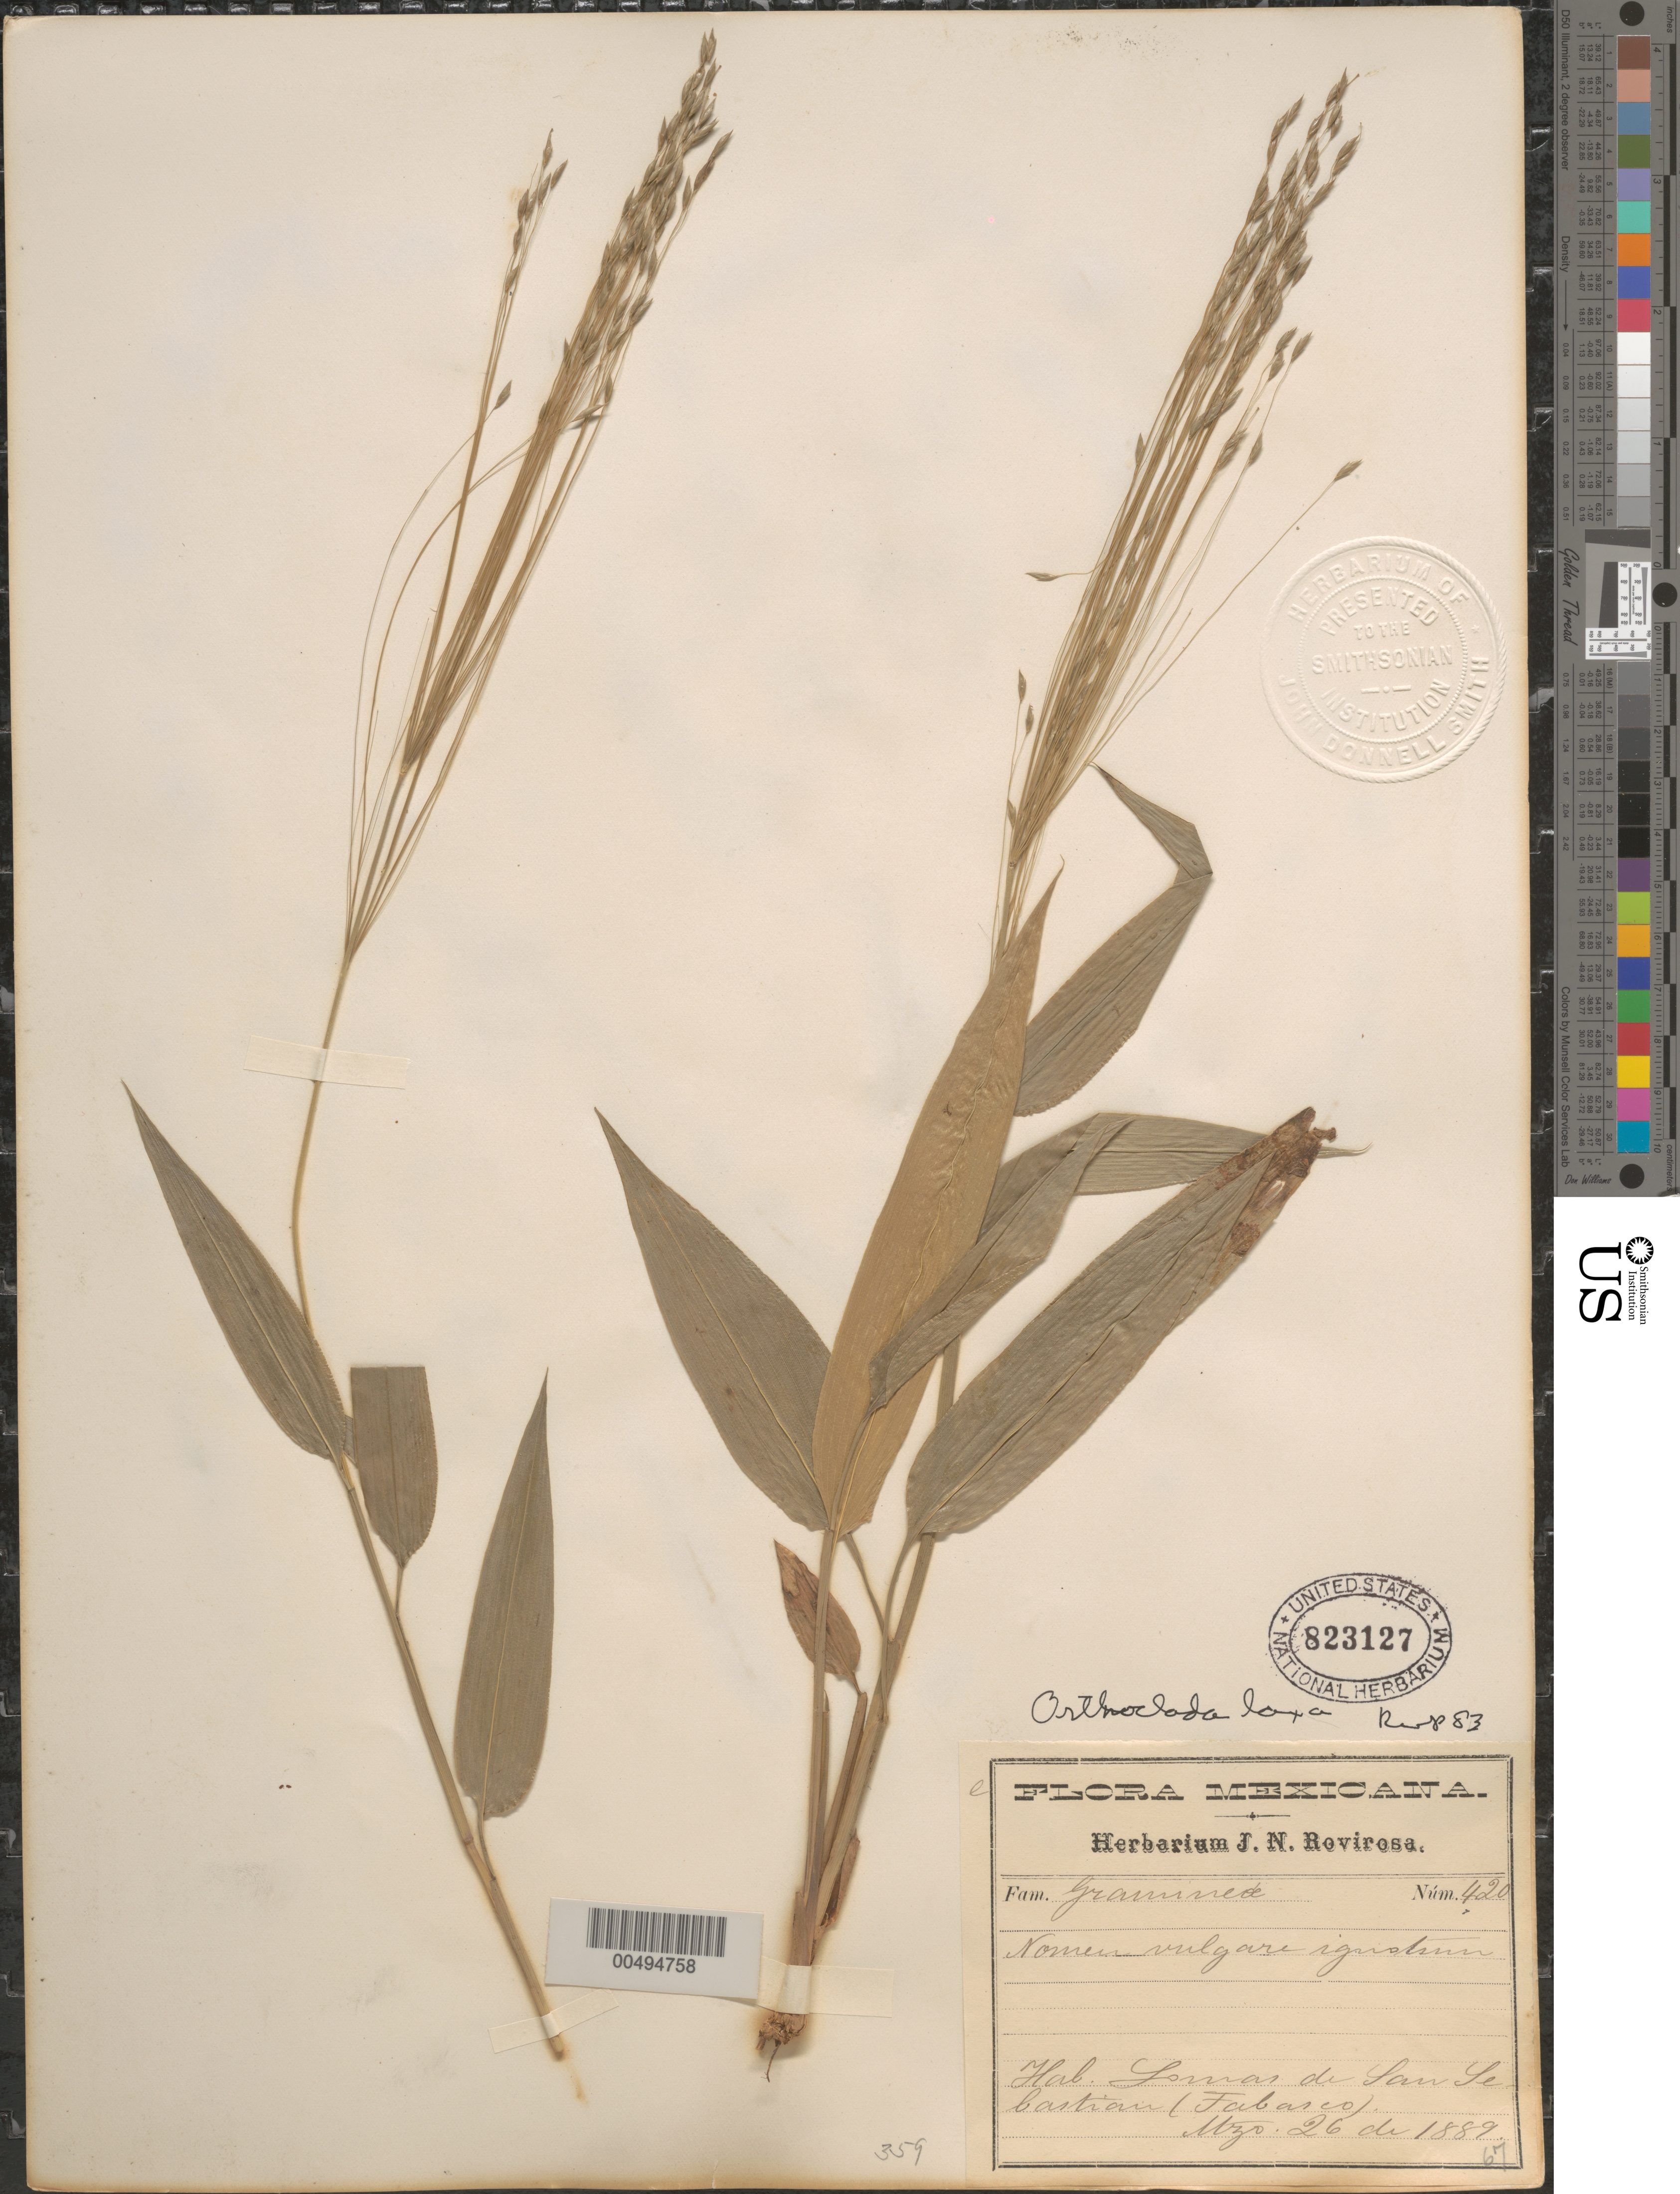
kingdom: Plantae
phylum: Tracheophyta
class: Liliopsida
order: Poales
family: Poaceae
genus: Orthoclada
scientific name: Orthoclada laxa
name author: P. Beauv.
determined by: Pohl, R. W.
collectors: J. N. Rovirosa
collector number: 420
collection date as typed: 26 Mar 1889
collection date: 1889-03-26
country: Mexico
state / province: Tabasco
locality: Lomas de San Sebastian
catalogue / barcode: US 823127